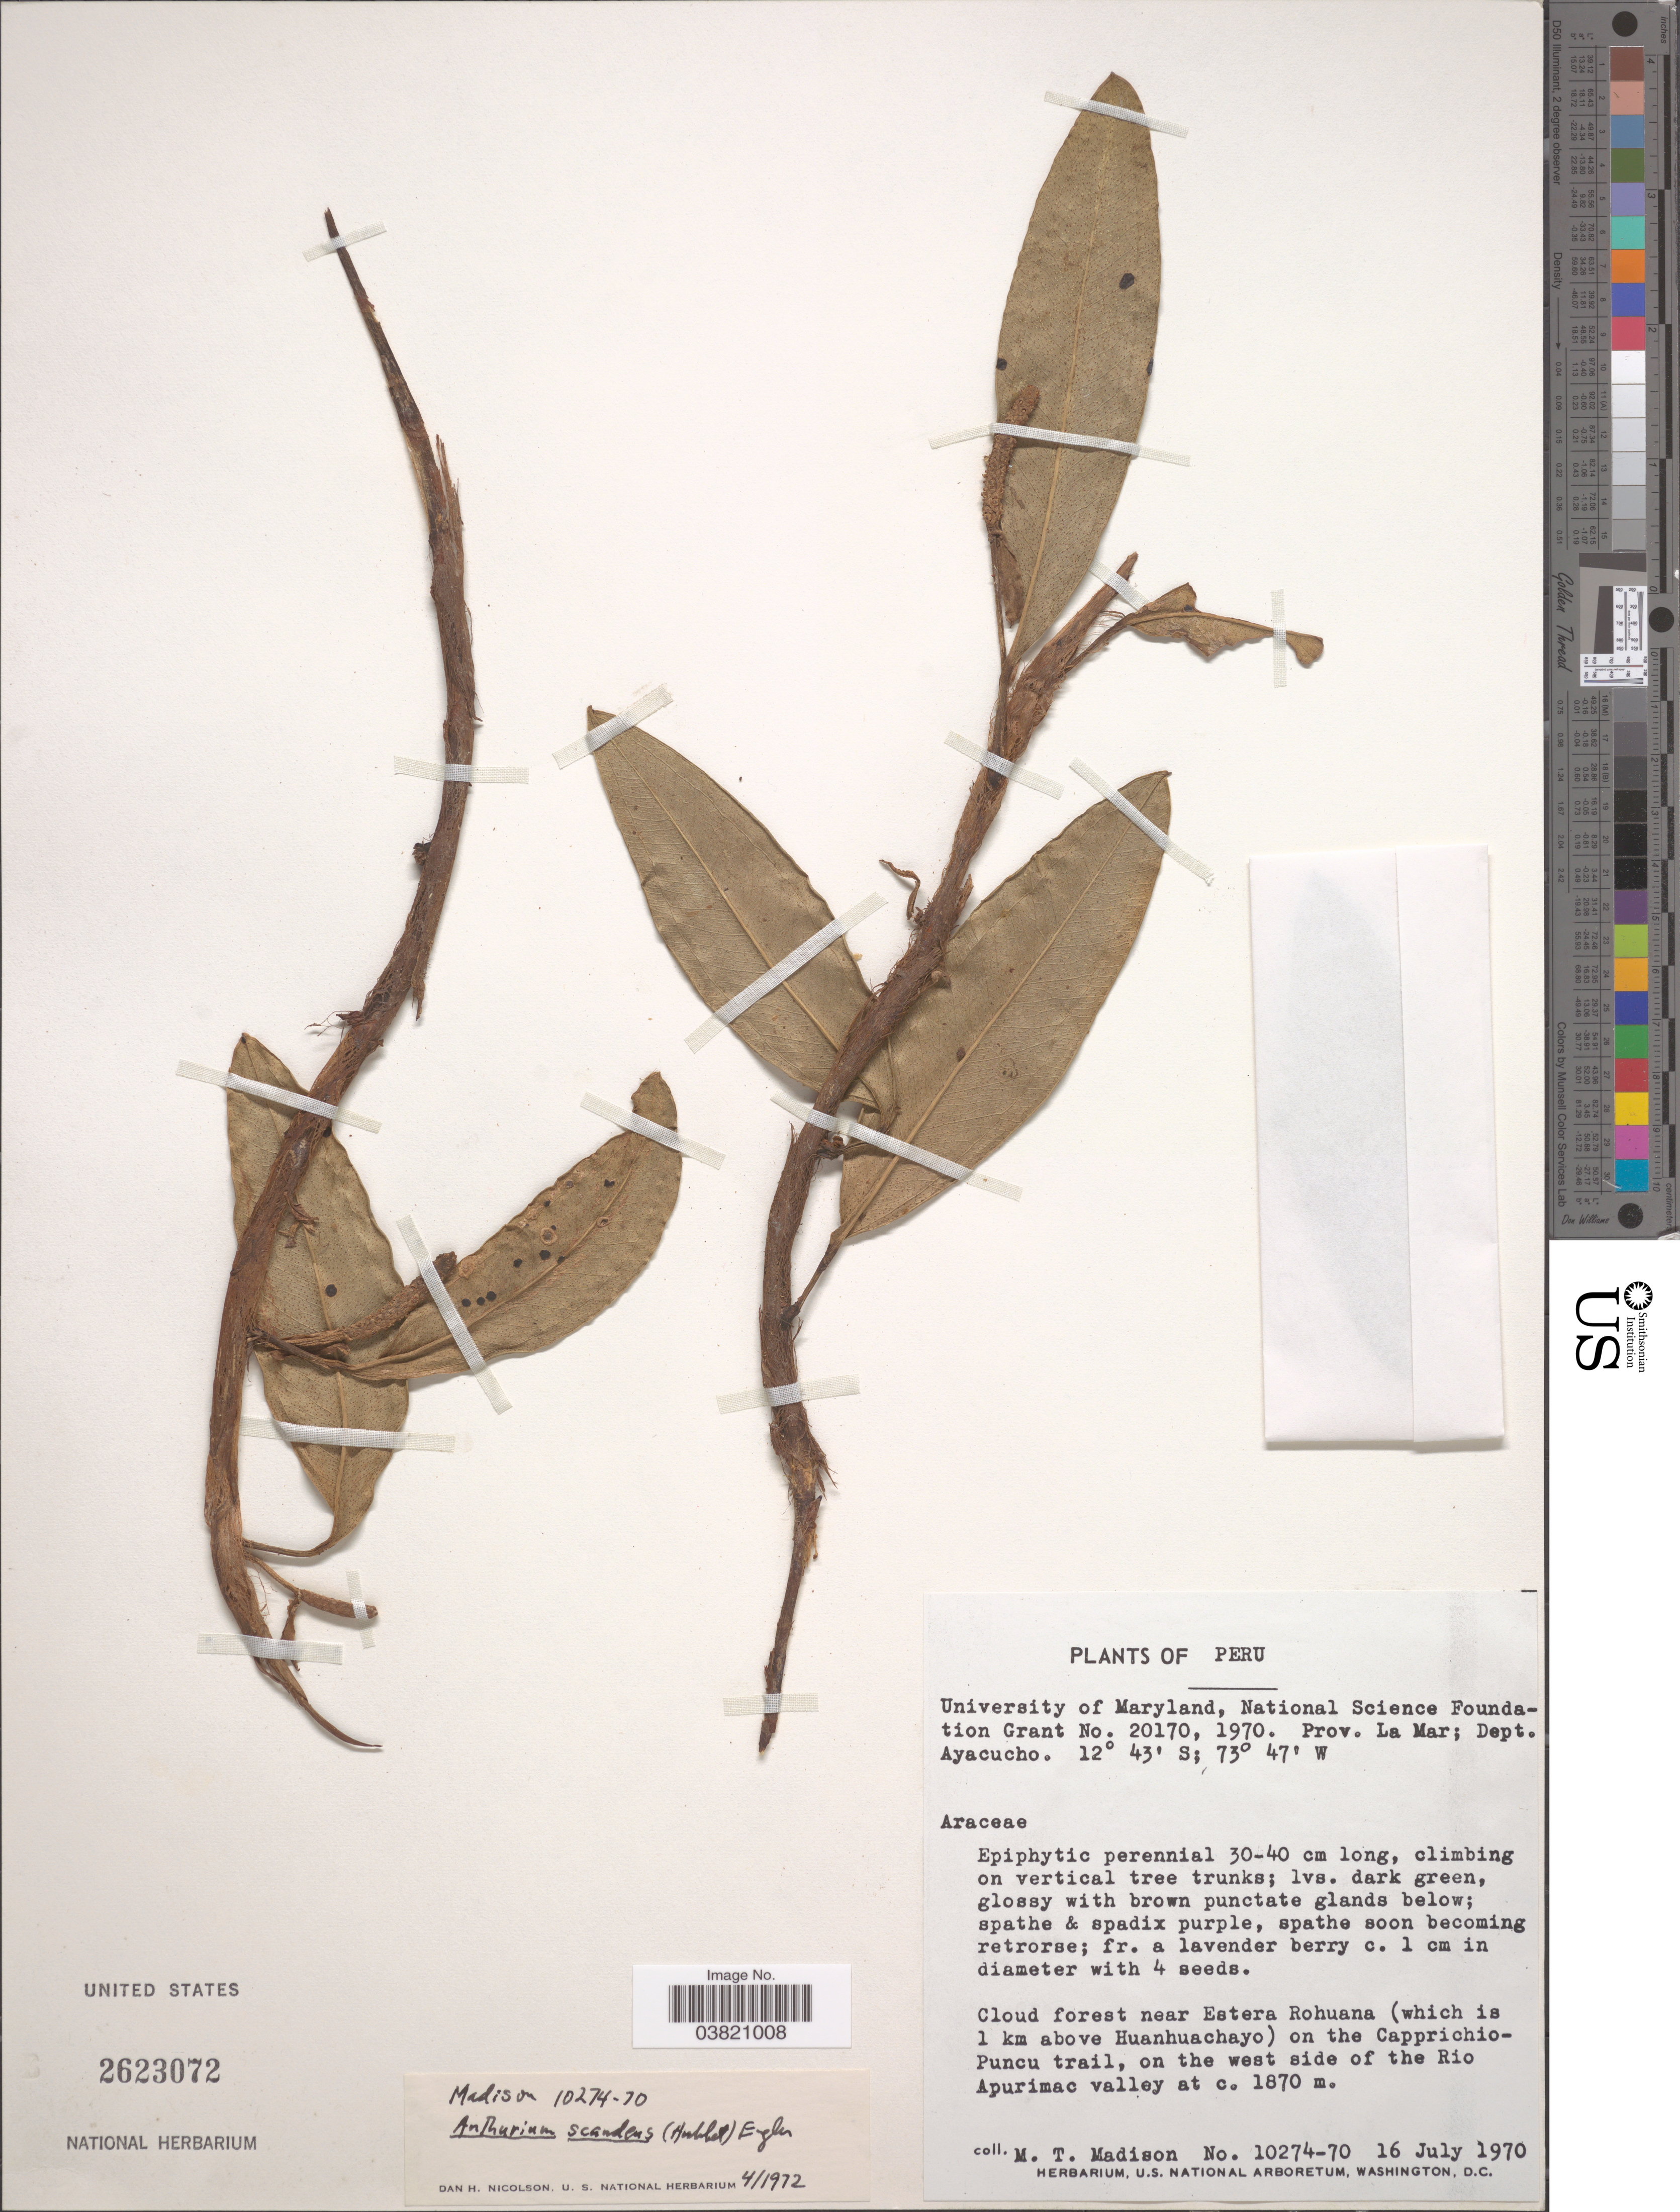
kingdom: Plantae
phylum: Tracheophyta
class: Liliopsida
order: Alismatales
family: Araceae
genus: Anthurium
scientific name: Anthurium scandens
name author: (Aubl.) Engl.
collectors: M. T. Madison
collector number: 10274-70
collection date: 1970-07-16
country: Peru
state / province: Ayacucho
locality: Prov. La Mar; Dept Ayacucho. Cloud forest near Estera Rohuana(which is1 km above Huanhuachayo) on the Capprichio-Puncu trail, on the west side of the Rioo Apurimac valley.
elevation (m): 1870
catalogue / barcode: US 2623072